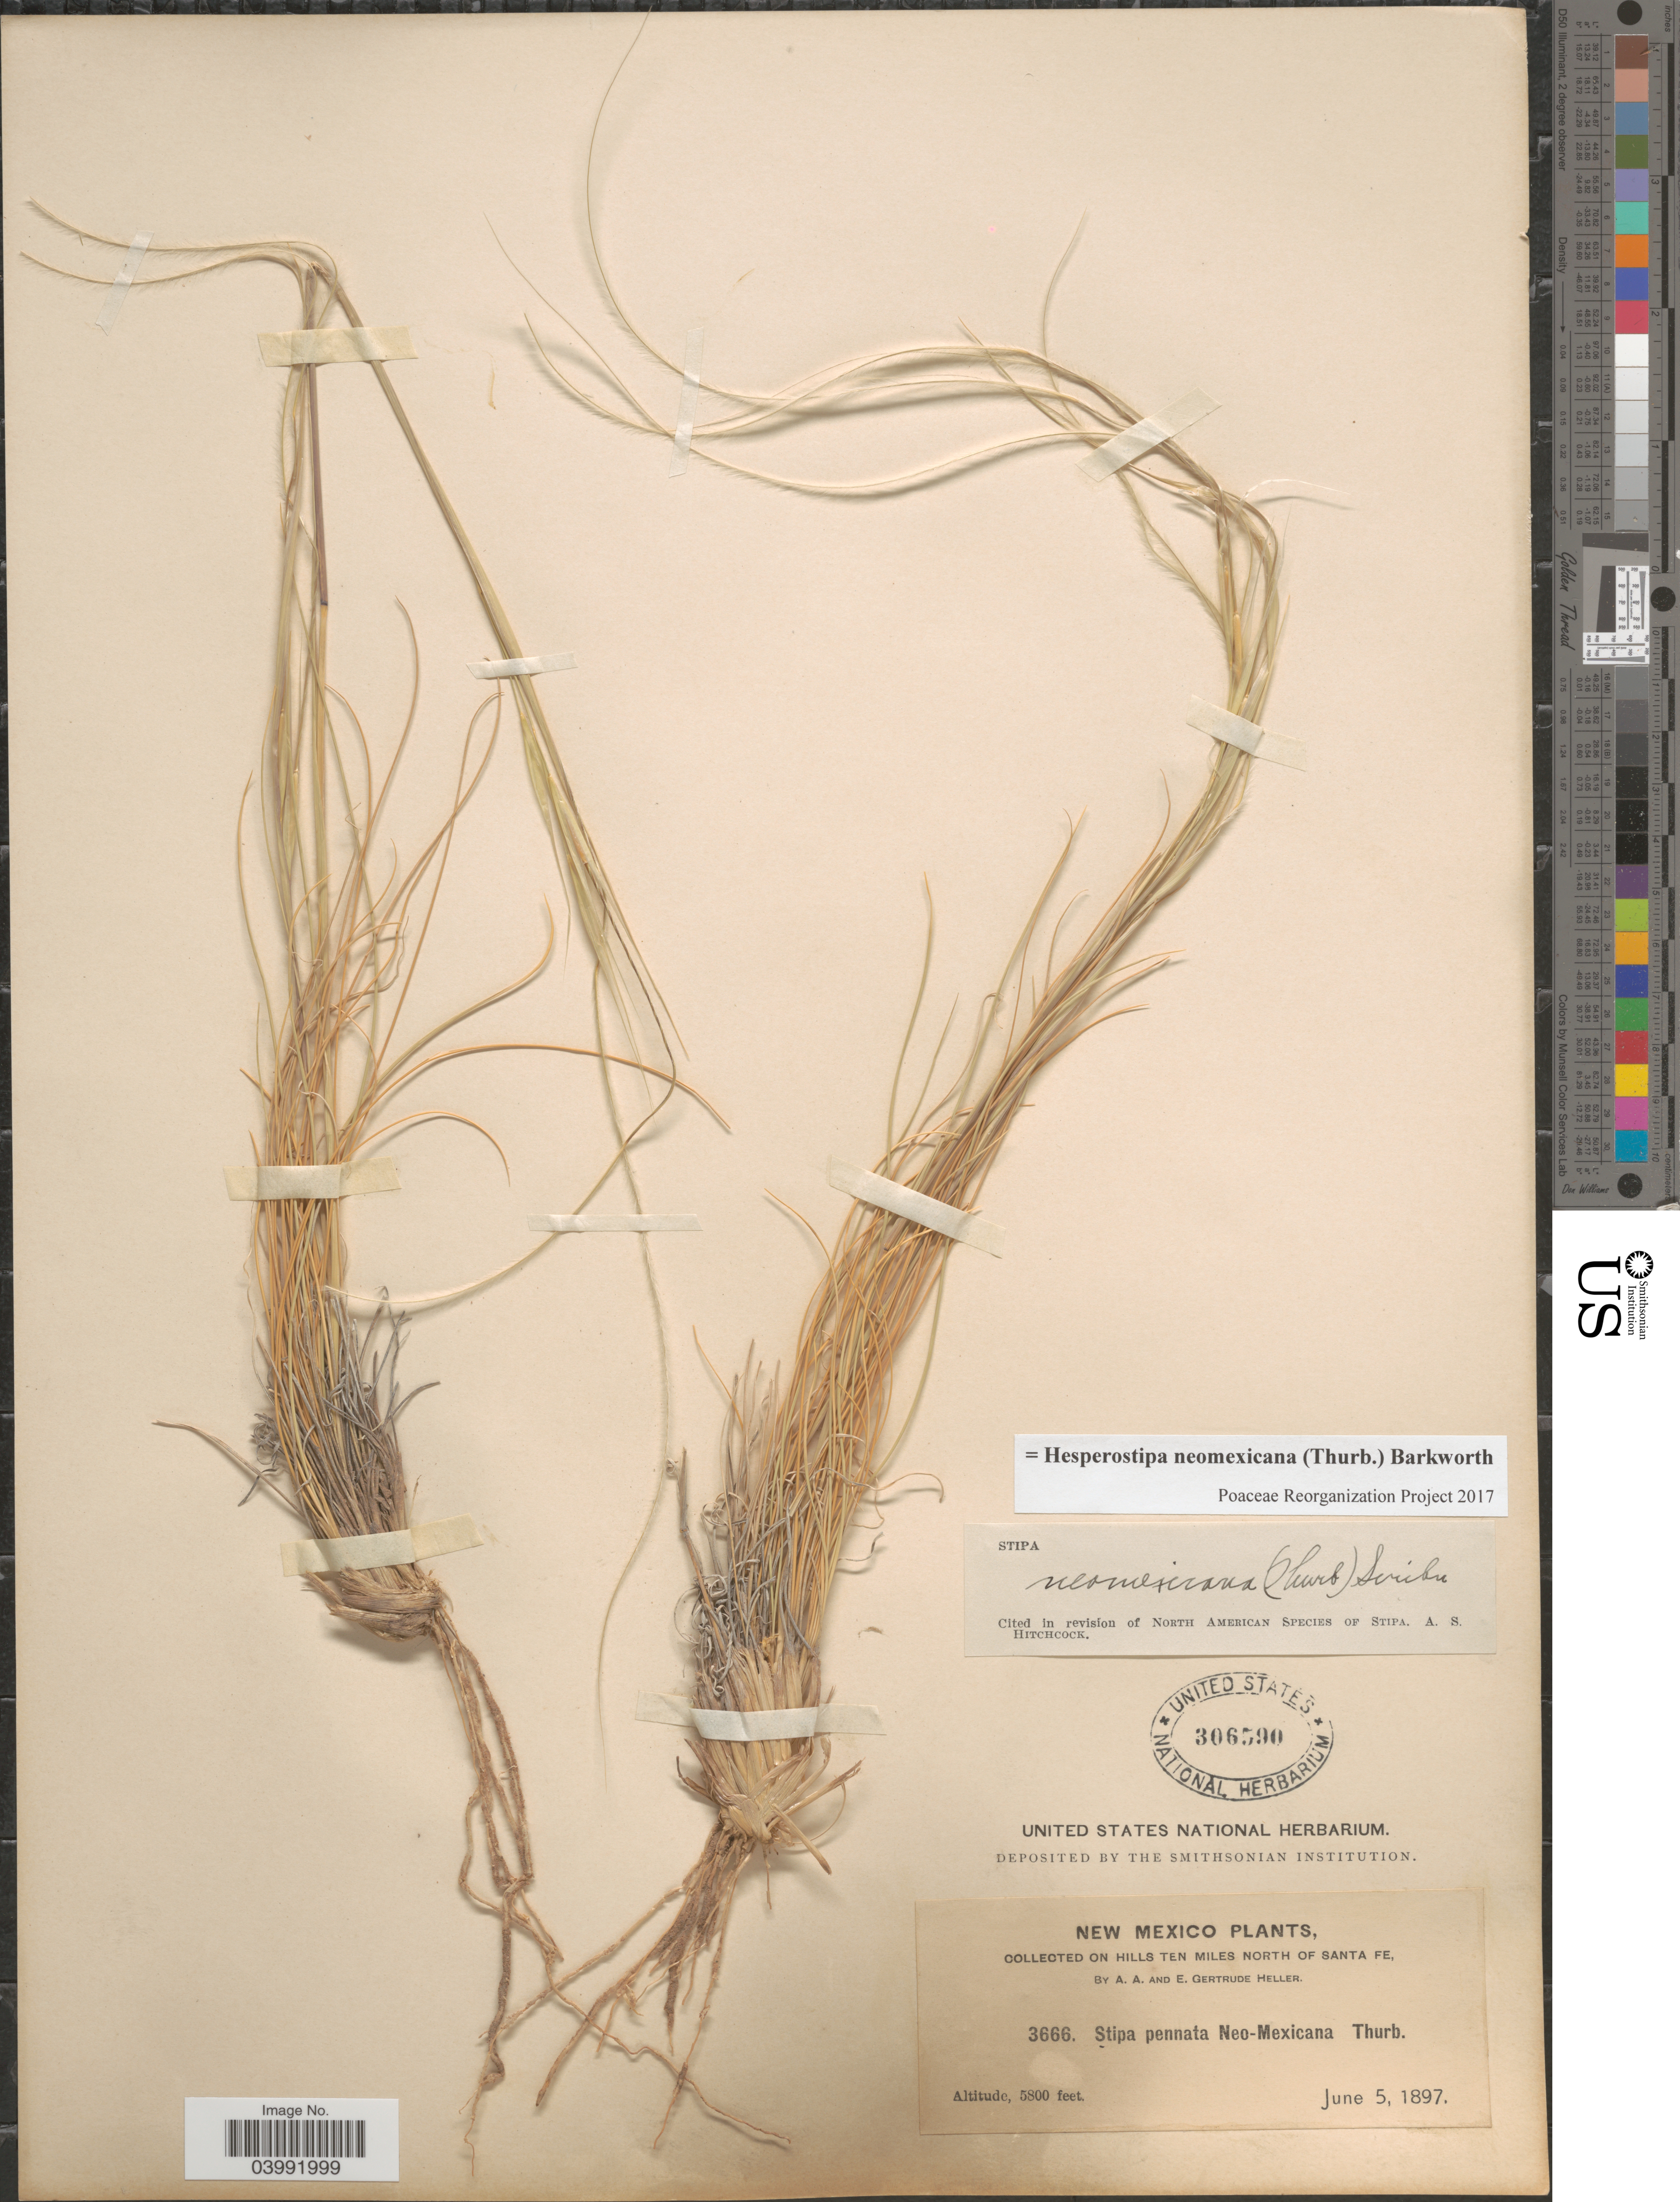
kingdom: Plantae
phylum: Tracheophyta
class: Liliopsida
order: Poales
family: Poaceae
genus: Hesperostipa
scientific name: Hesperostipa neomexicana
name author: (Thurb.) Barkworth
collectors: A. A. Heller & E. G. Heller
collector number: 3666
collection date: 1897-06-05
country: United States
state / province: New Mexico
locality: On hills ten miles north of Santa Fe.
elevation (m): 1768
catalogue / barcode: US 306590